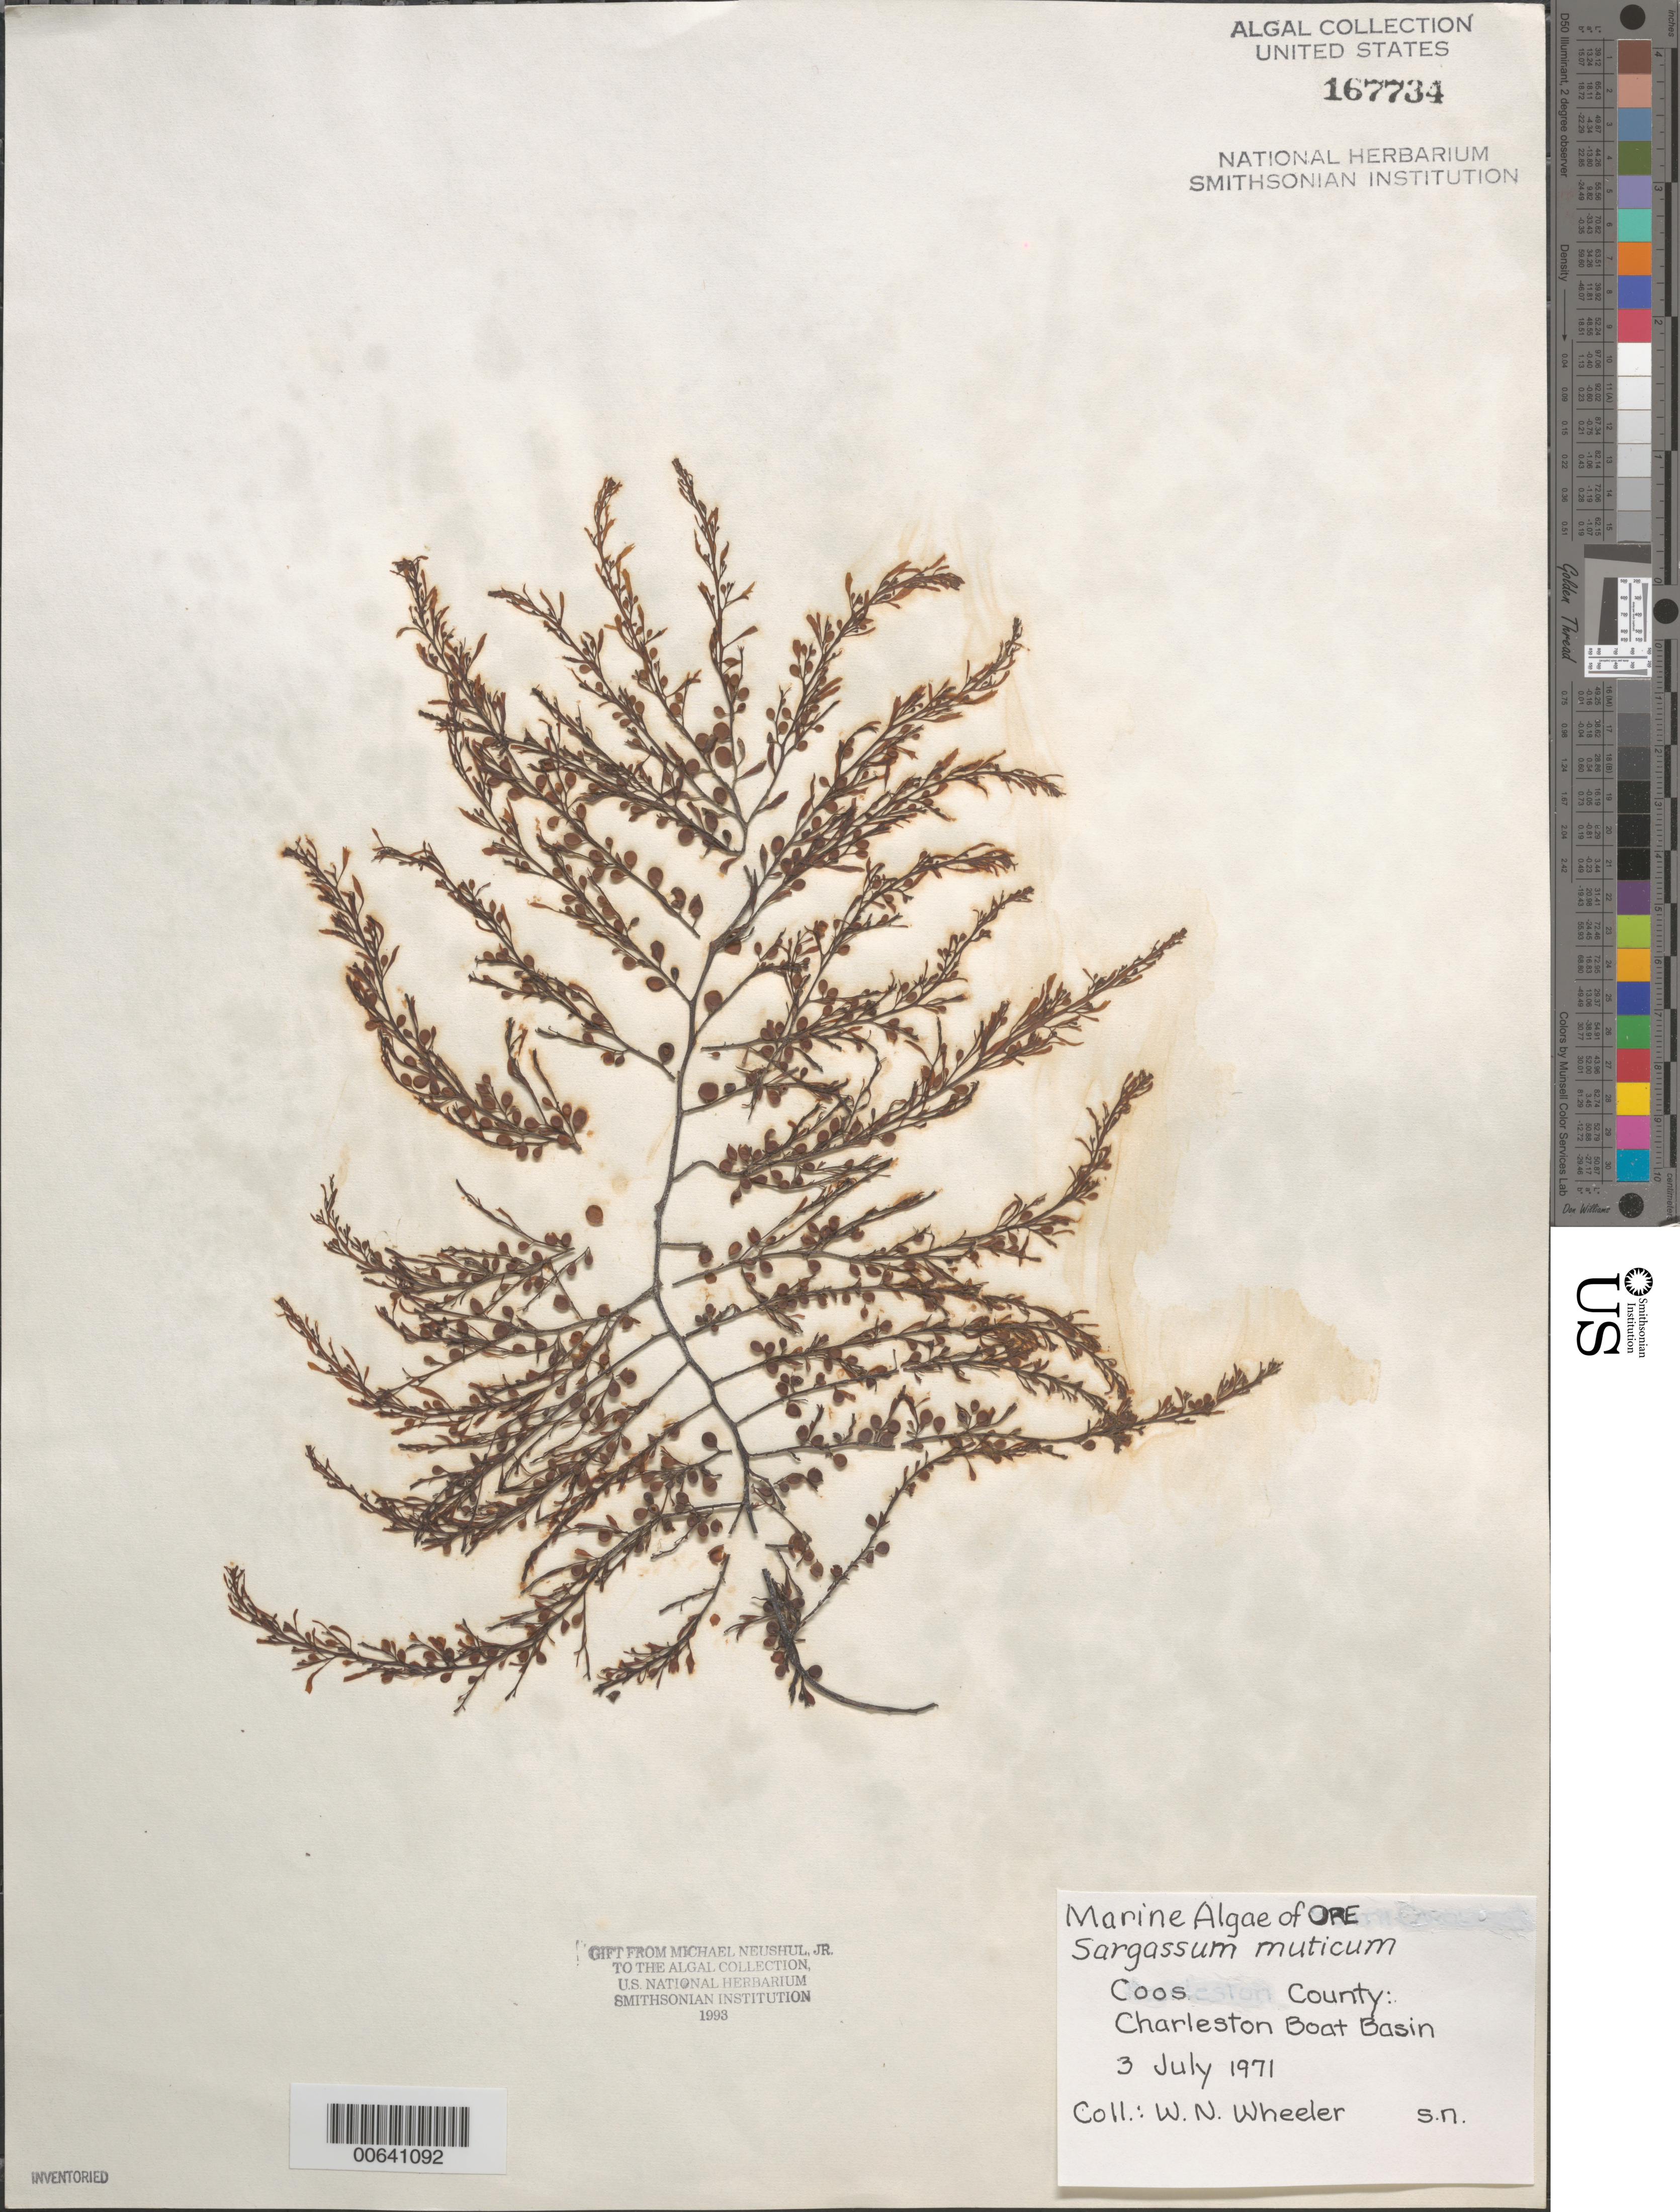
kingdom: Chromista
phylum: Ochrophyta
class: Phaeophyceae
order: Fucales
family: Sargassaceae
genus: Sargassum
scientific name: Sargassum muticum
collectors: W. Wheeler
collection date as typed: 03 Jul 1971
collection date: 1971-07-03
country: United States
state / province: Oregon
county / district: Coos County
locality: Charleston Boat Basin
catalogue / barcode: US 167734